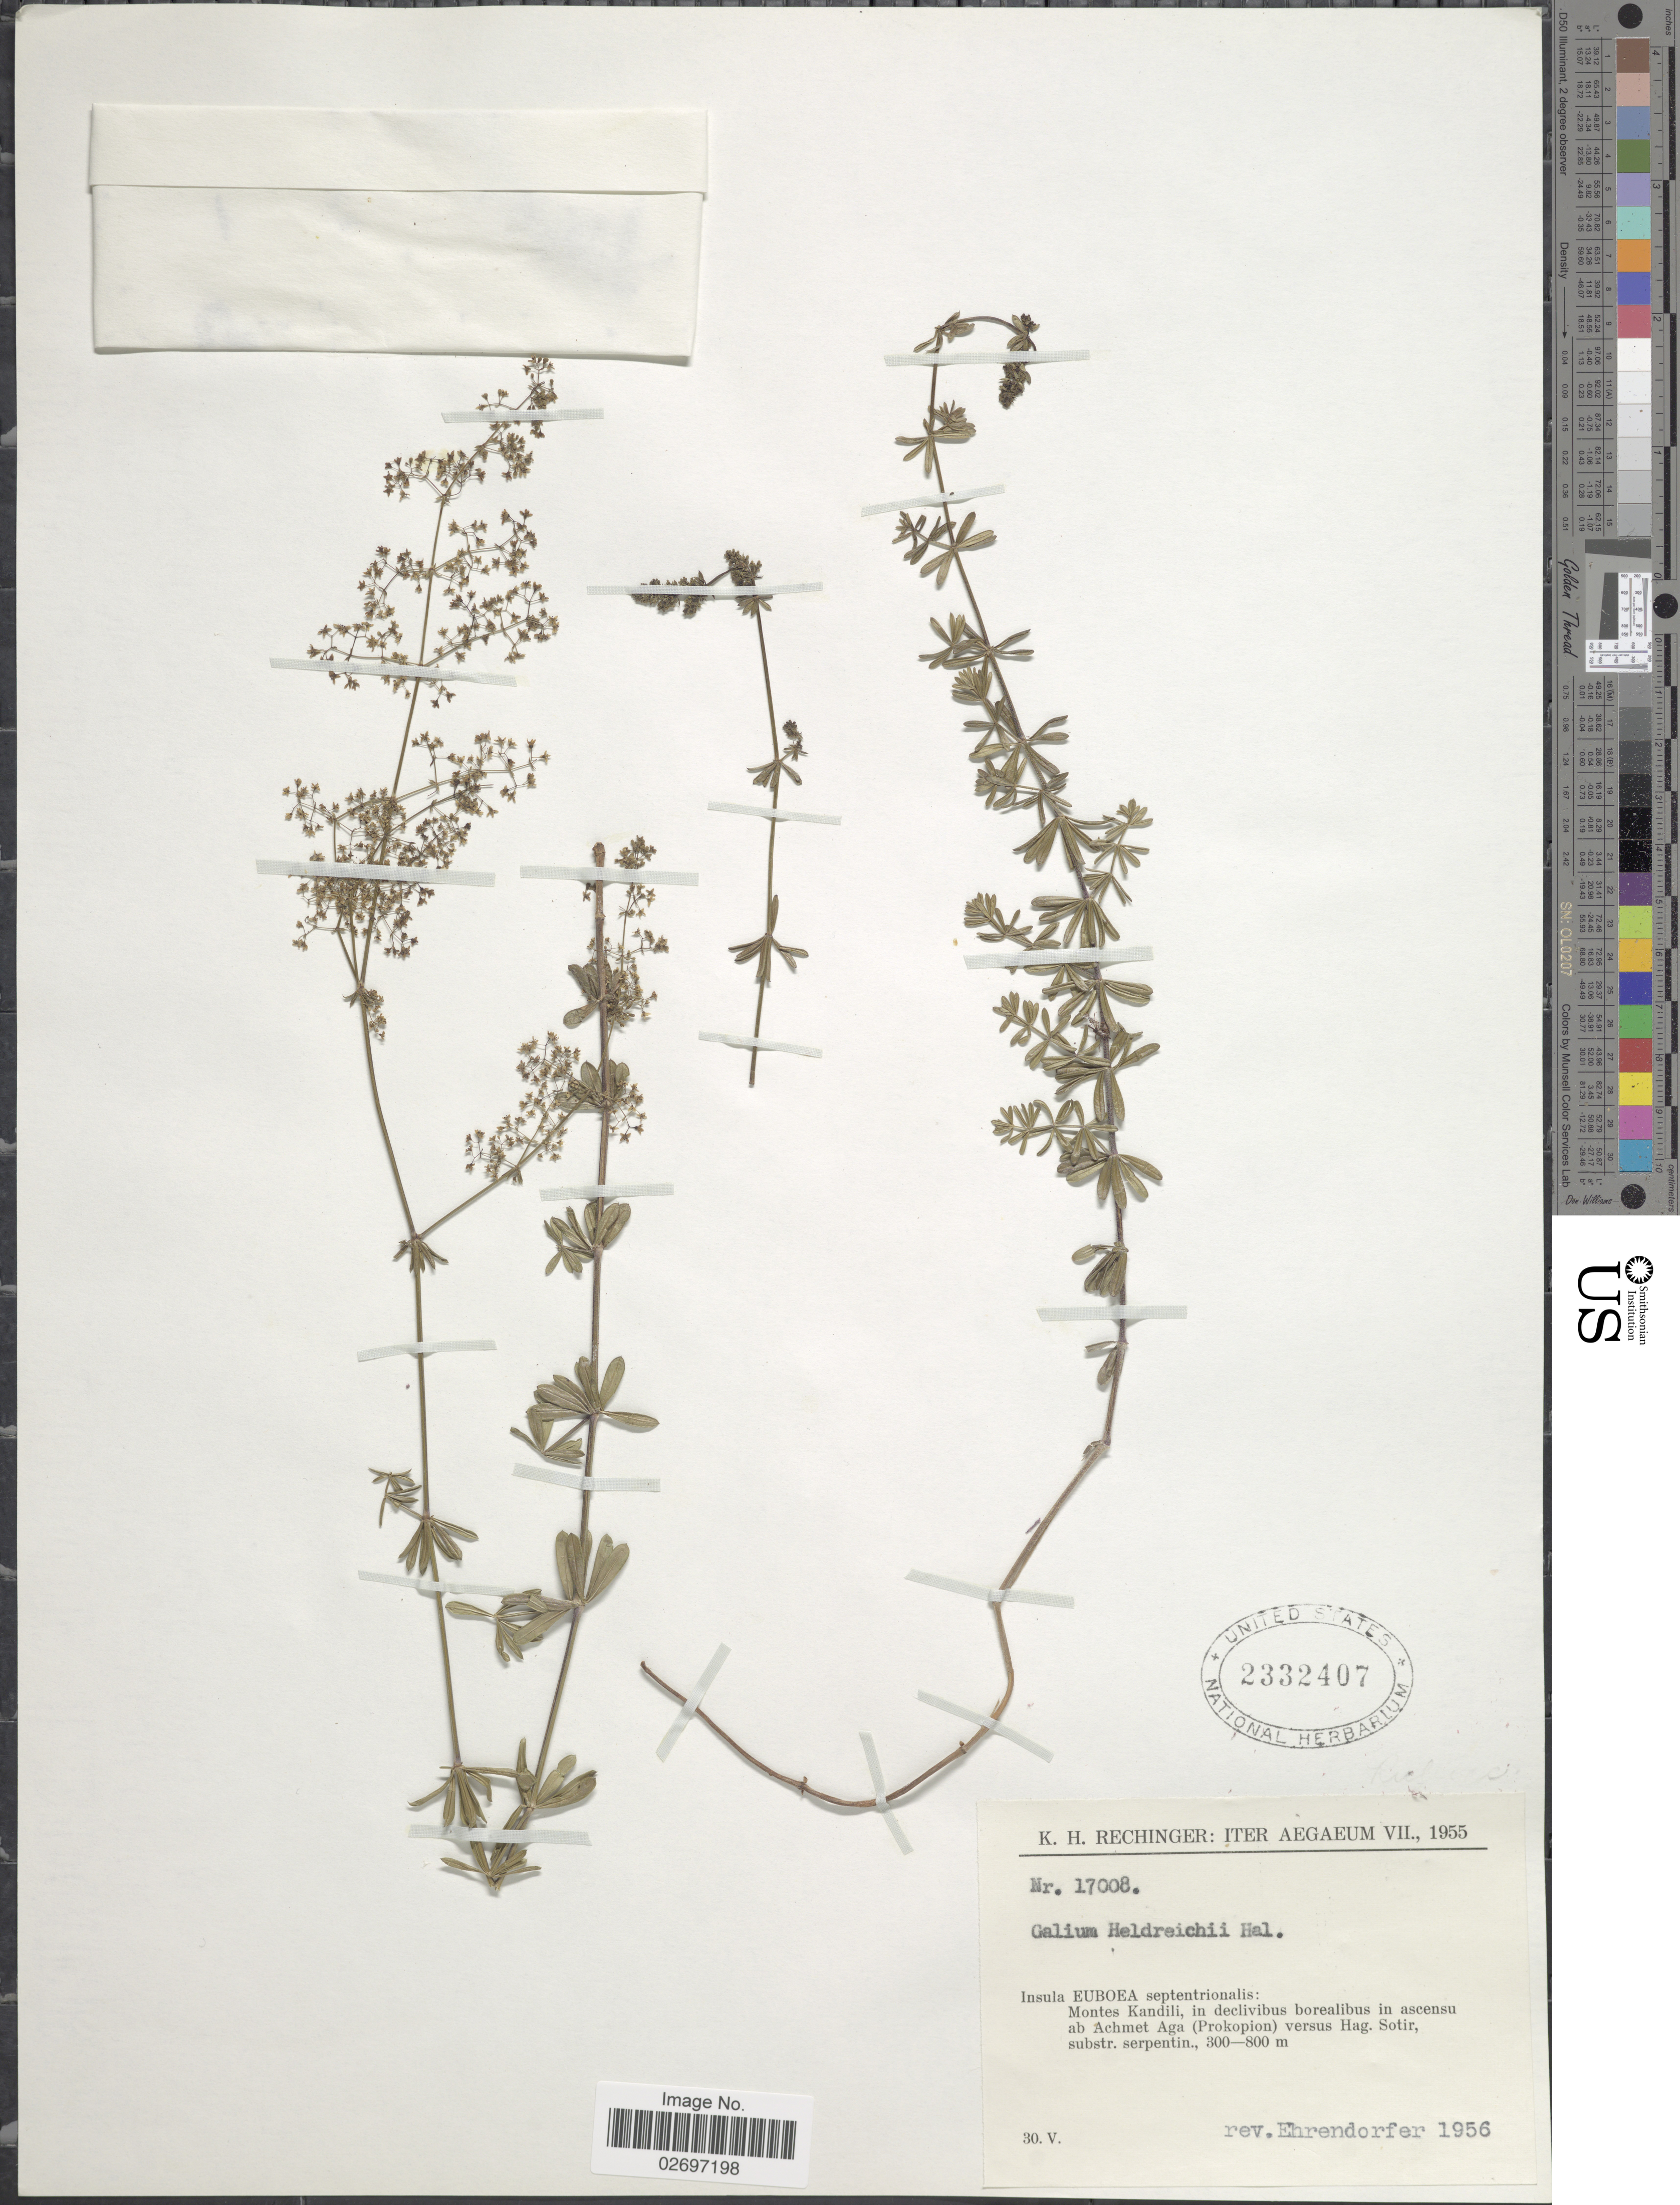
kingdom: Plantae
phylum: Tracheophyta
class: Magnoliopsida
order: Gentianales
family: Rubiaceae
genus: Galium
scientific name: Galium heldreichii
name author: Halácsy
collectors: Rev. Ehrendorfer & K. H. Rechinger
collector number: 17008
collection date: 1956-05-30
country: Greece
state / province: Central Greece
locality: Aegaeum, Insula Euboea septentrionalis: Montes Kandili, in declivibus borealibus in ascensu ab Achmet Aga (Prokopion) versus Hag. Sotir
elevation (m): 300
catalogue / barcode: US 2332407